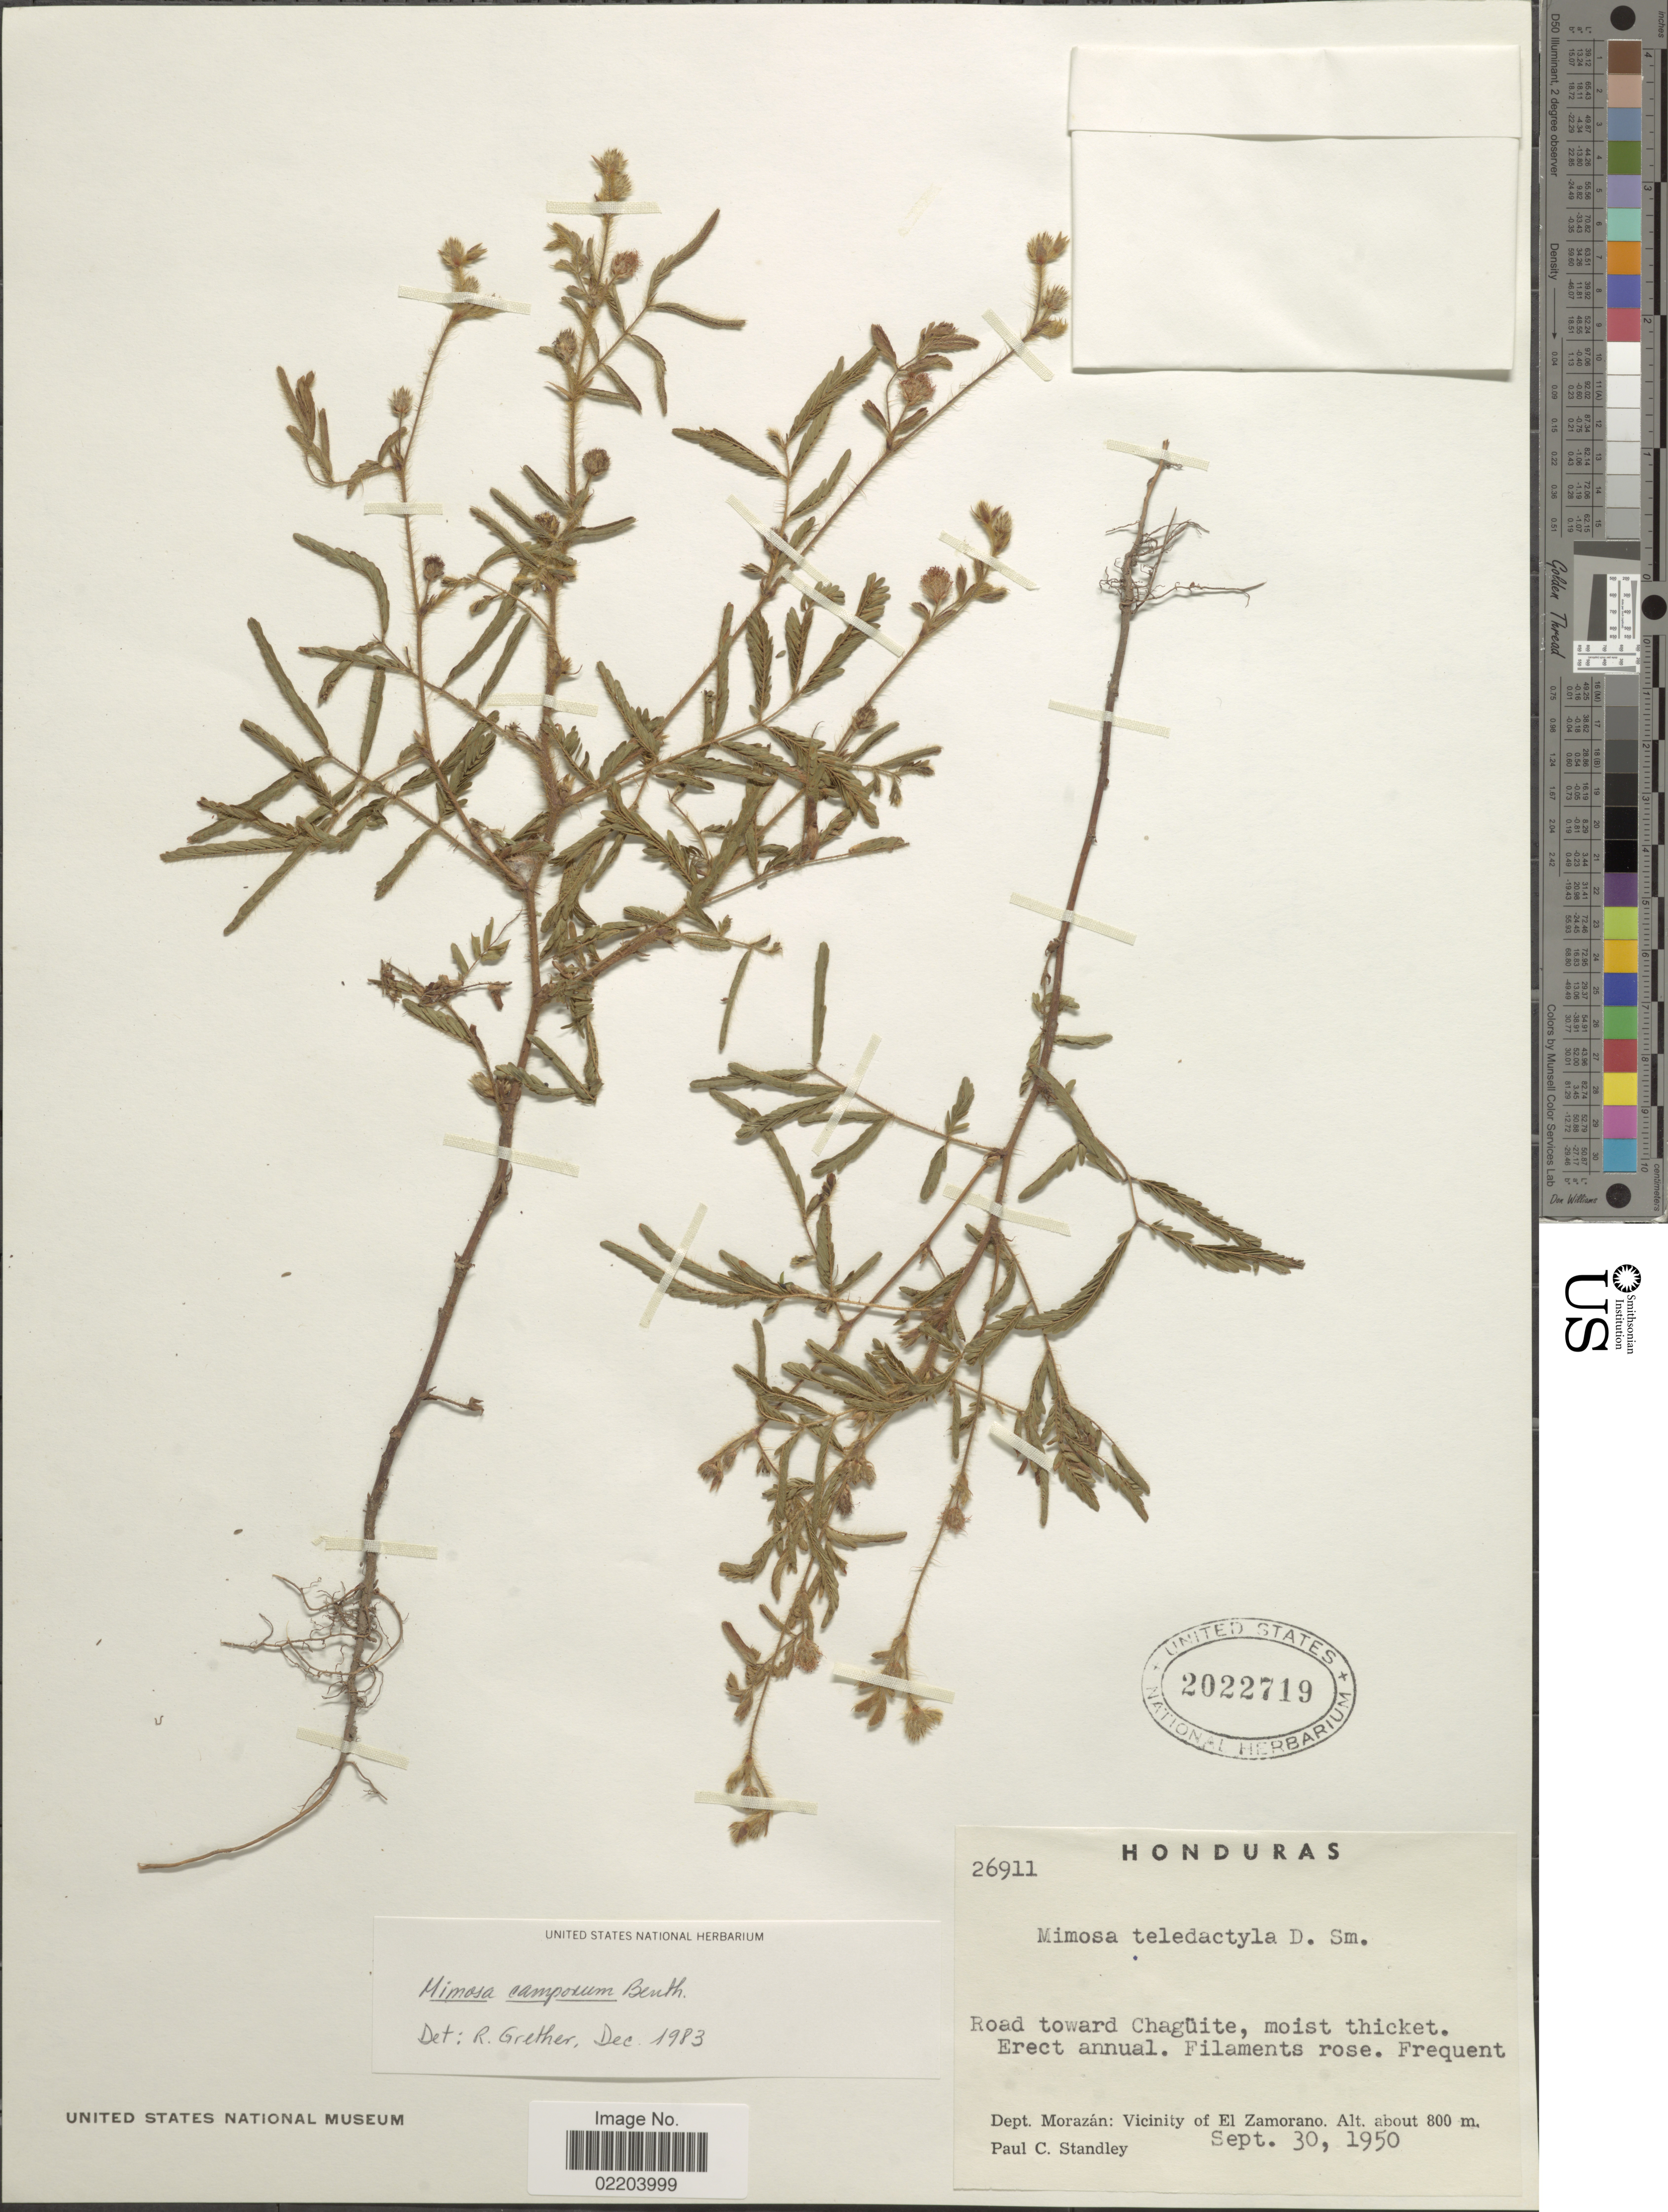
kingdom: Plantae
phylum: Tracheophyta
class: Magnoliopsida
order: Fabales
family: Fabaceae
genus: Mimosa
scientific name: Mimosa camporum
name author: Benth.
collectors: P. C. Standley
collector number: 26911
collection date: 1950-09-30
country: Honduras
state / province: Fco. Morazán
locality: Road toward Chagüite, moist thickets. Dept. Morazán: Vicinity of El Zamorano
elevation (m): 800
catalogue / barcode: US 2022719